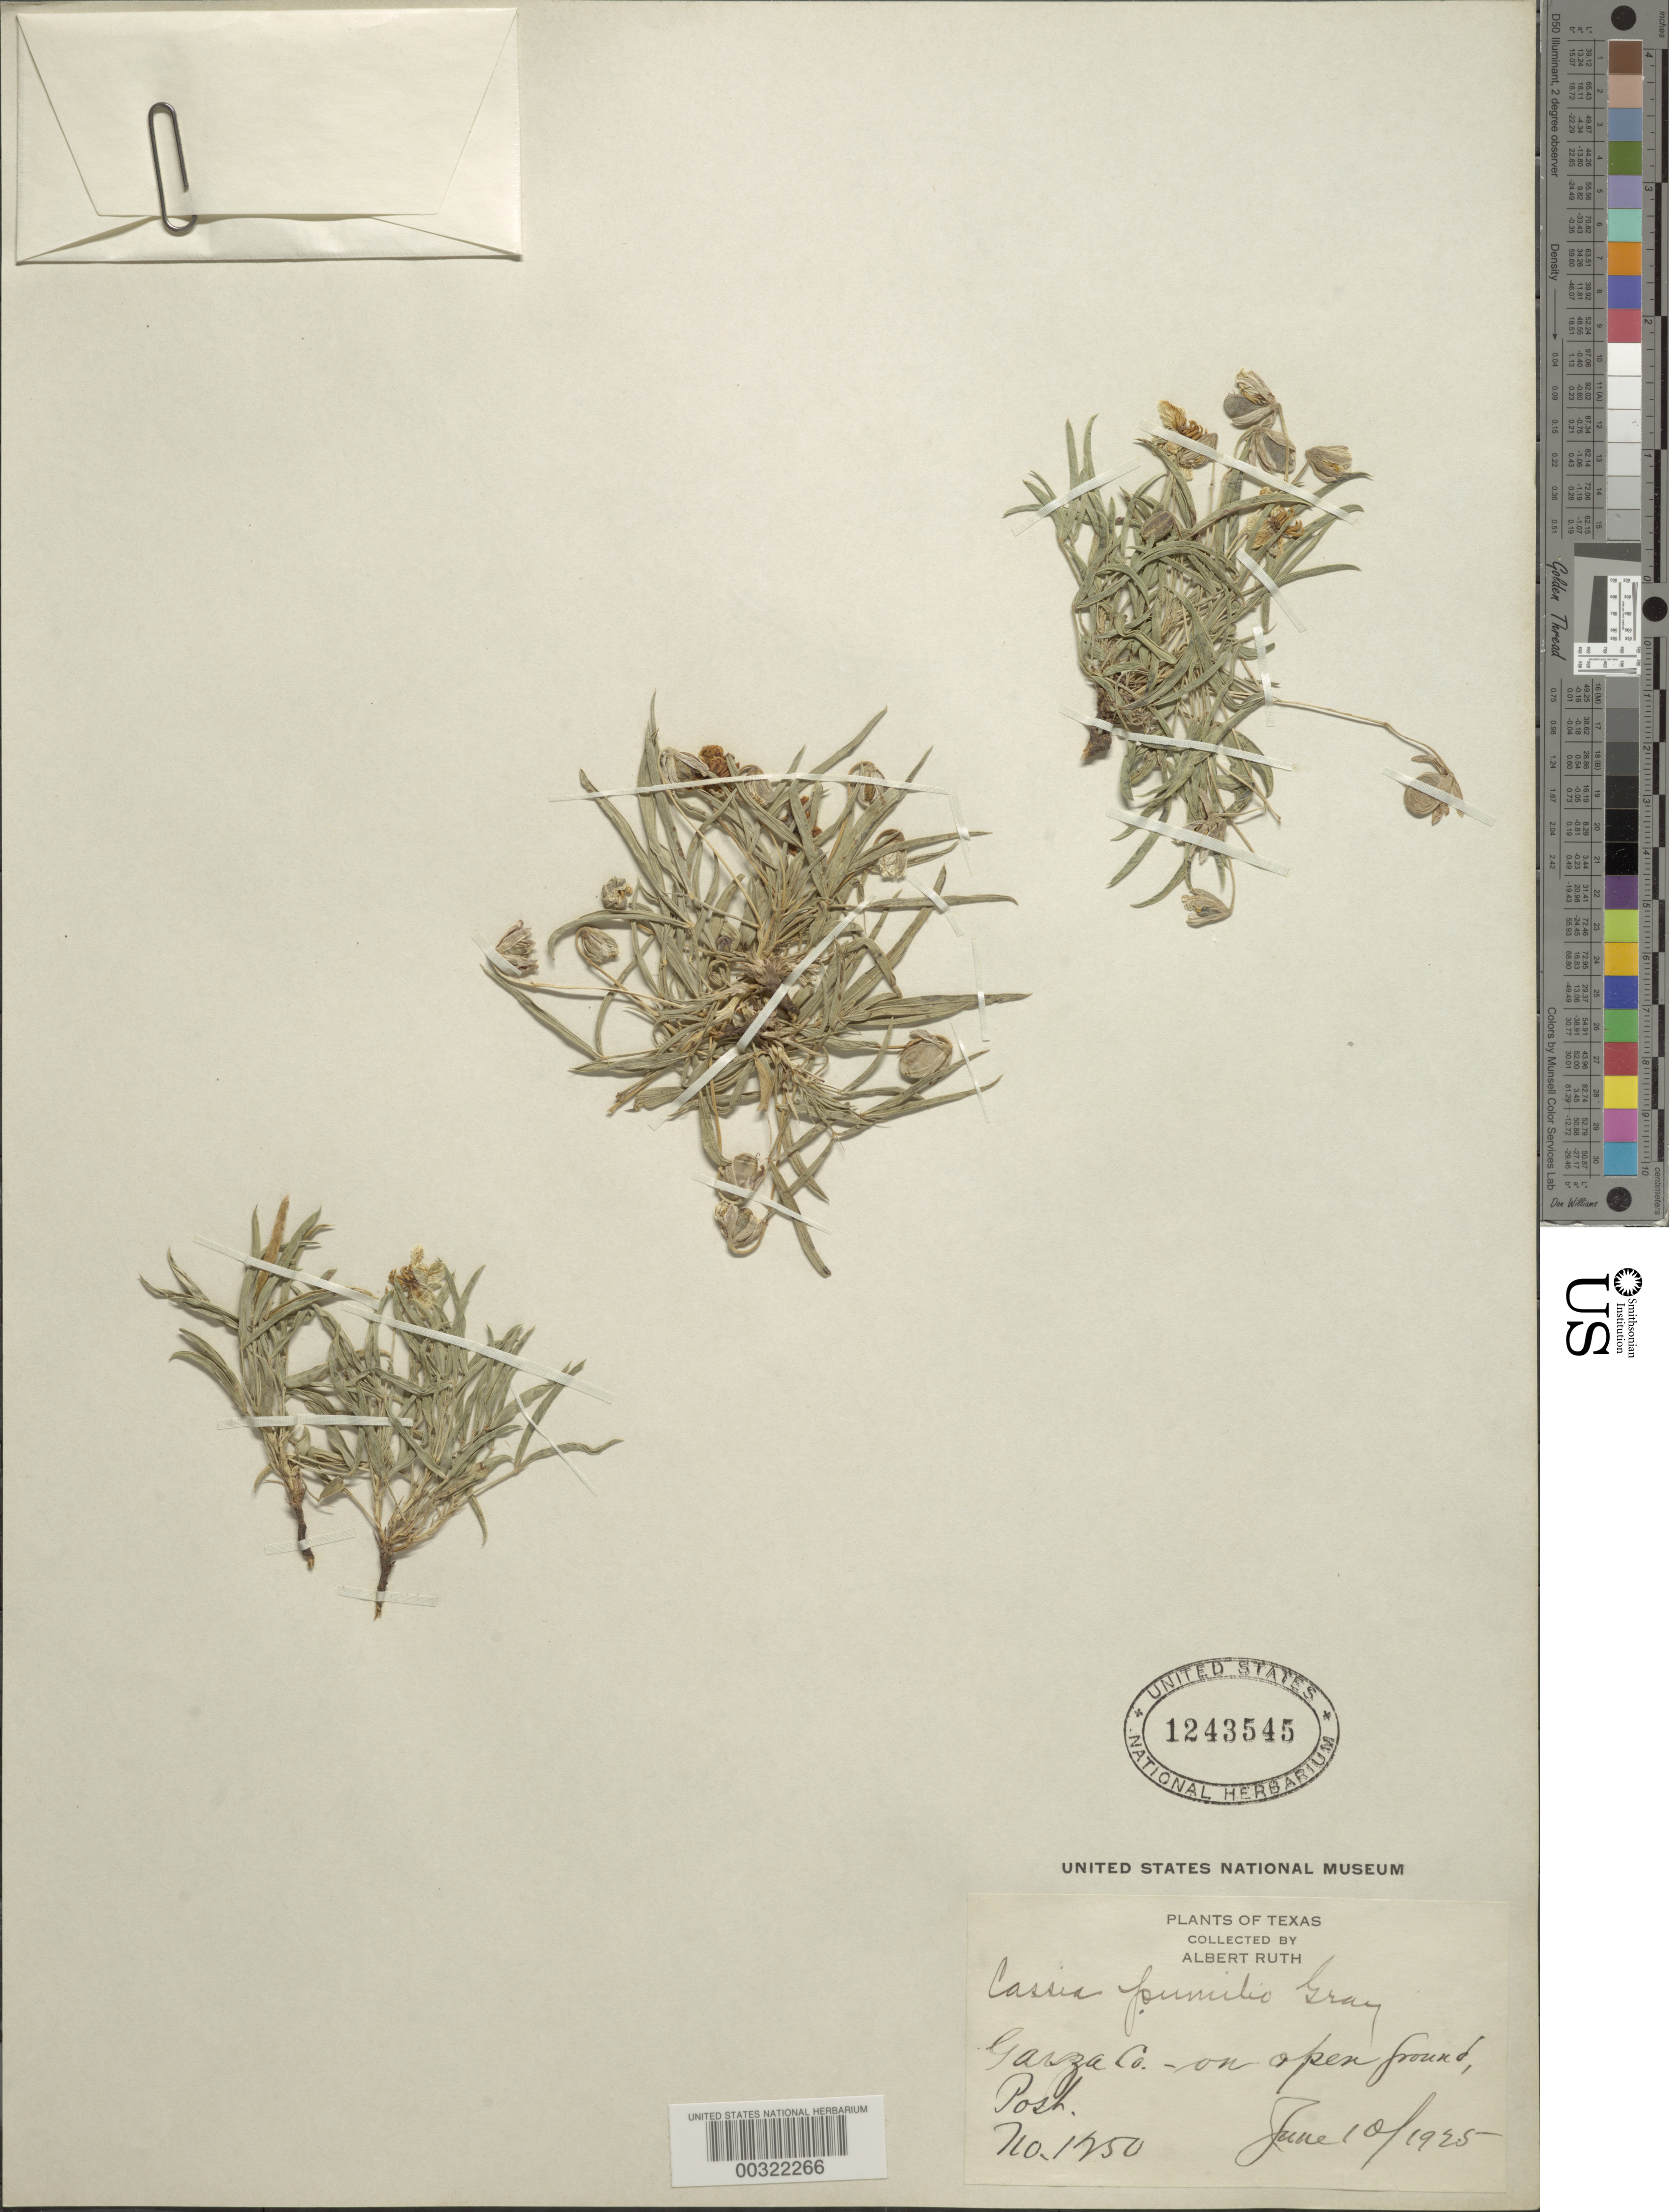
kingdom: Plantae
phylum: Tracheophyta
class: Magnoliopsida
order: Fabales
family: Fabaceae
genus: Senna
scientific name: Senna pumilio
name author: (A. Gray) H.S. Irwin & Barneby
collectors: A. Ruth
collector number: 1250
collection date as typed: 20 Jun 1925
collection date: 1925-06-20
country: United States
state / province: Texas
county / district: Garza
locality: Post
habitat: Open ground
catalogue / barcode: US 1243545